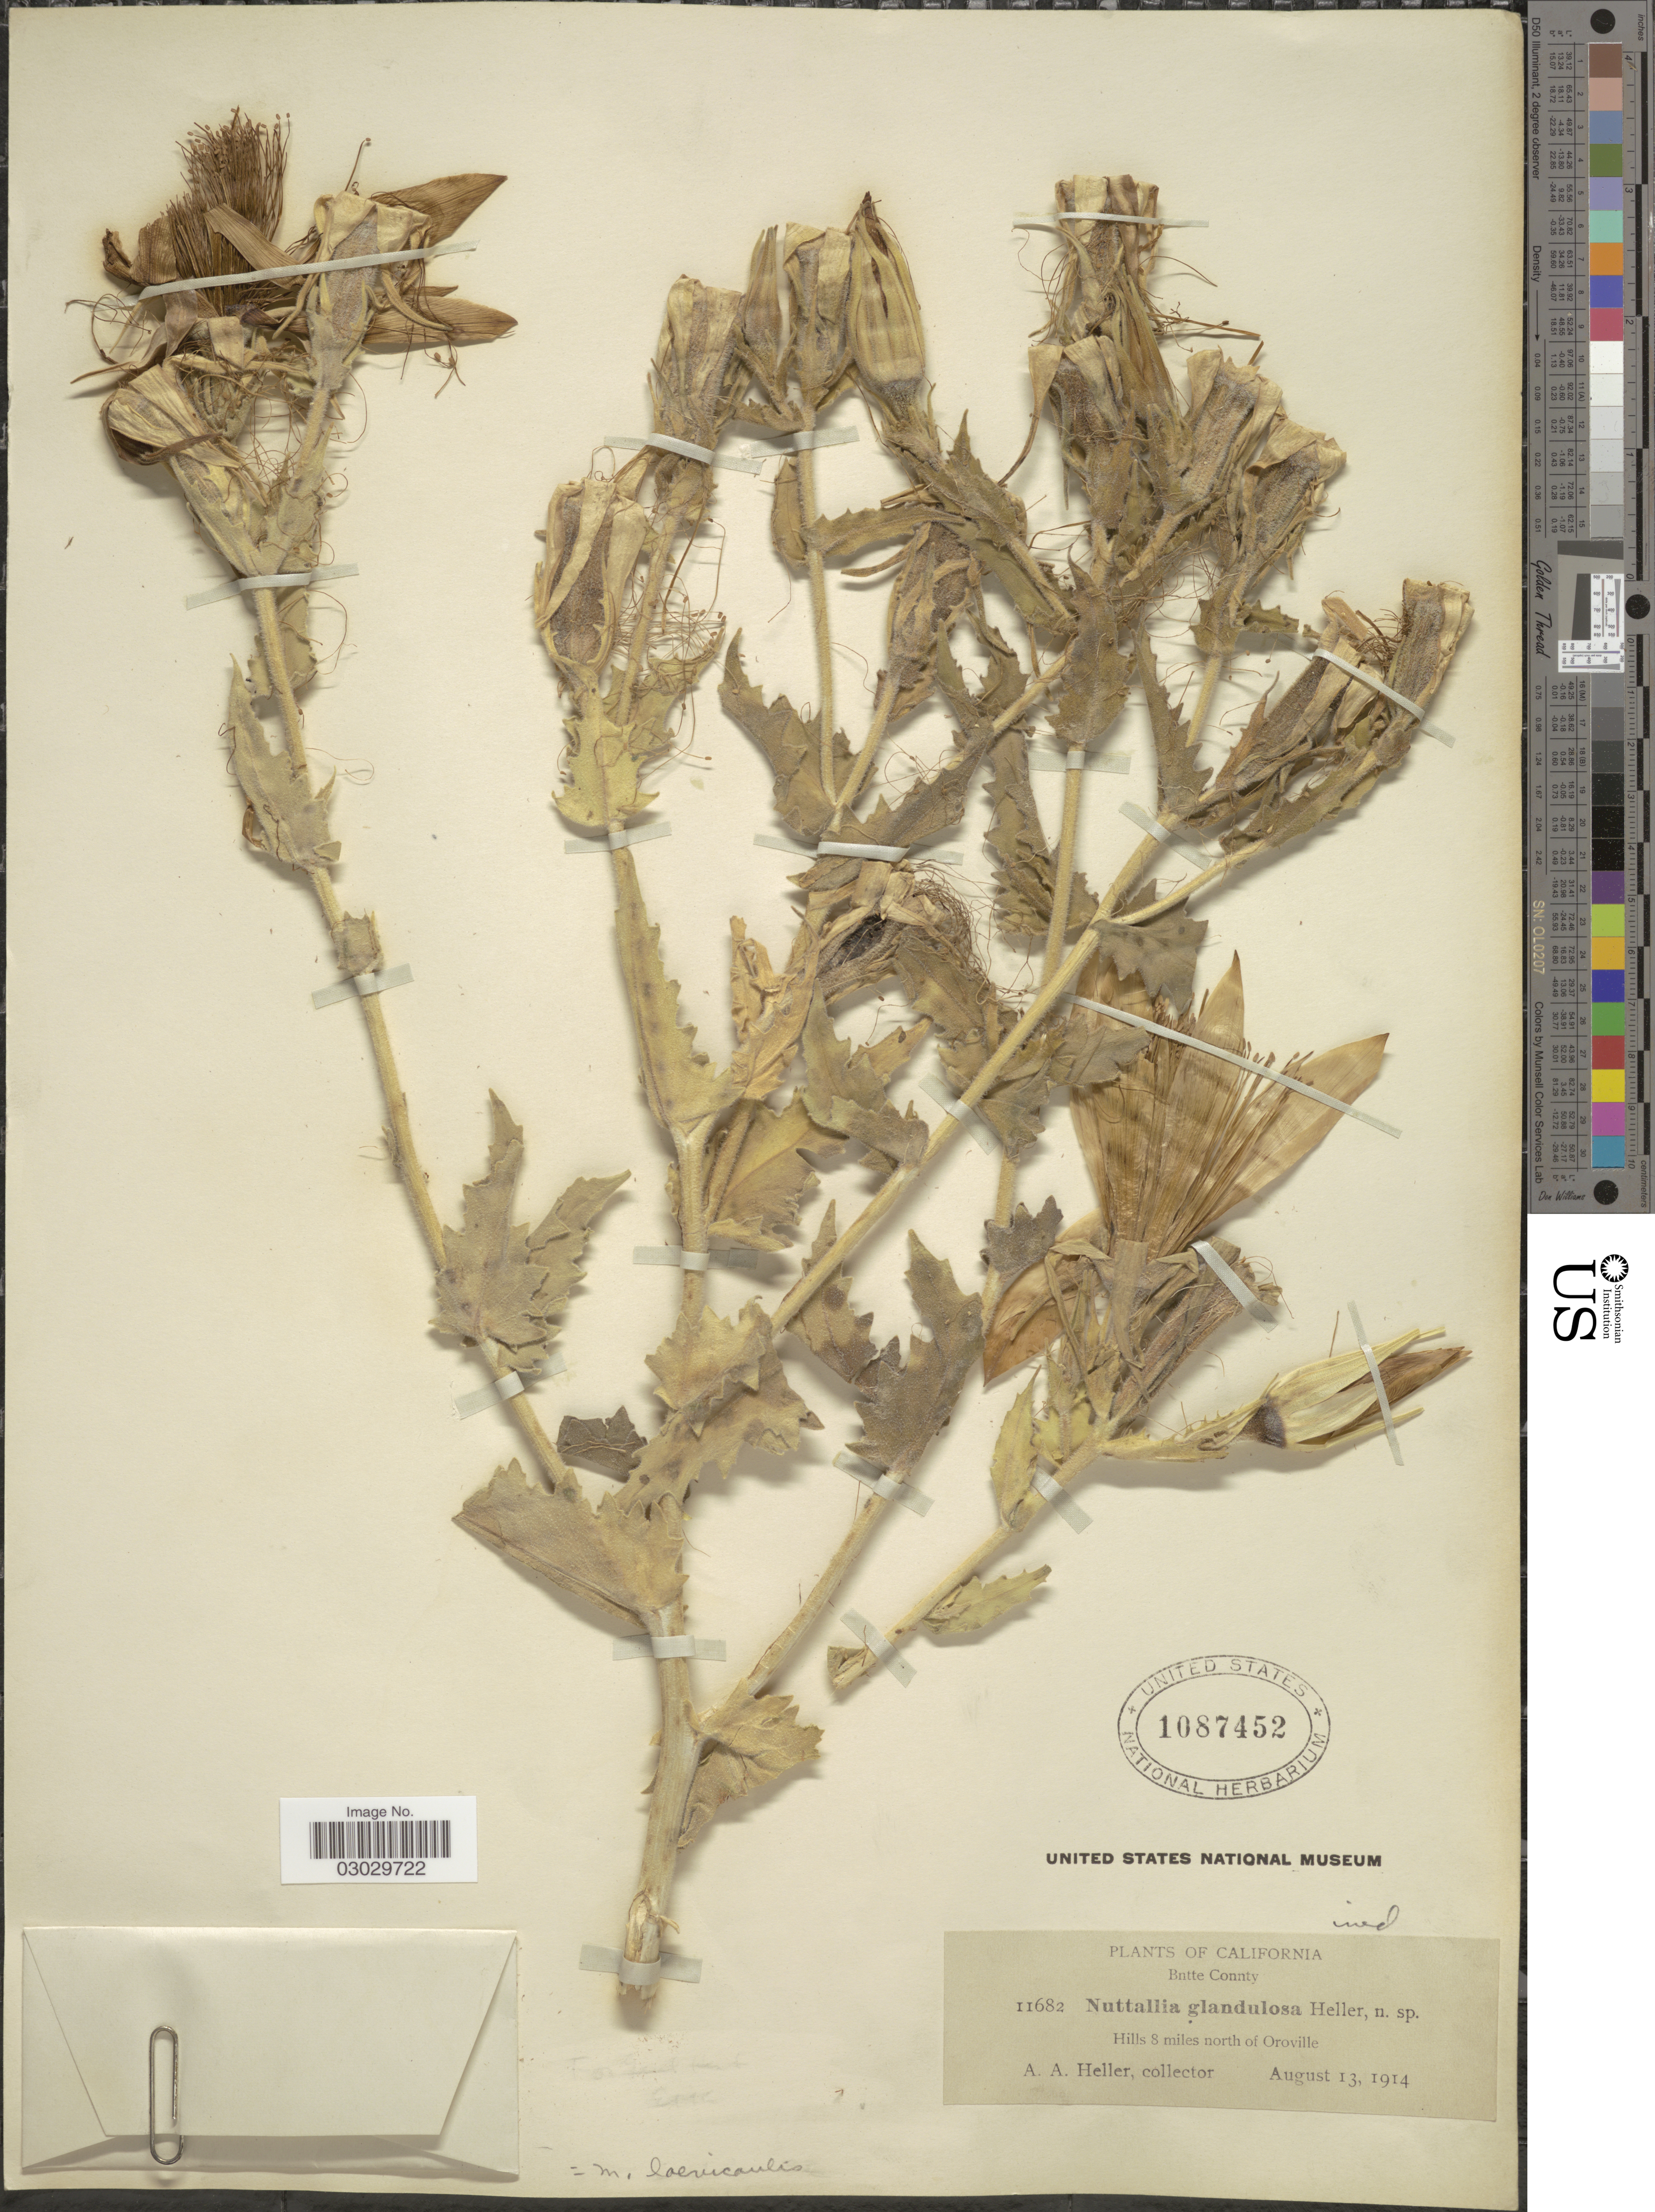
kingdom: Plantae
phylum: Tracheophyta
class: Magnoliopsida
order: Cornales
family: Loasaceae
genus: Mentzelia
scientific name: Mentzelia laevicaulis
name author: (Douglas ex Hook.) Torr. & A. Gray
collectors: A. A. Heller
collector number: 11682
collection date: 1914-08-13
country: United States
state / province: California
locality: Bntte Connty. Hills 8 miles north of Oroville.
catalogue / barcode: US 1087452